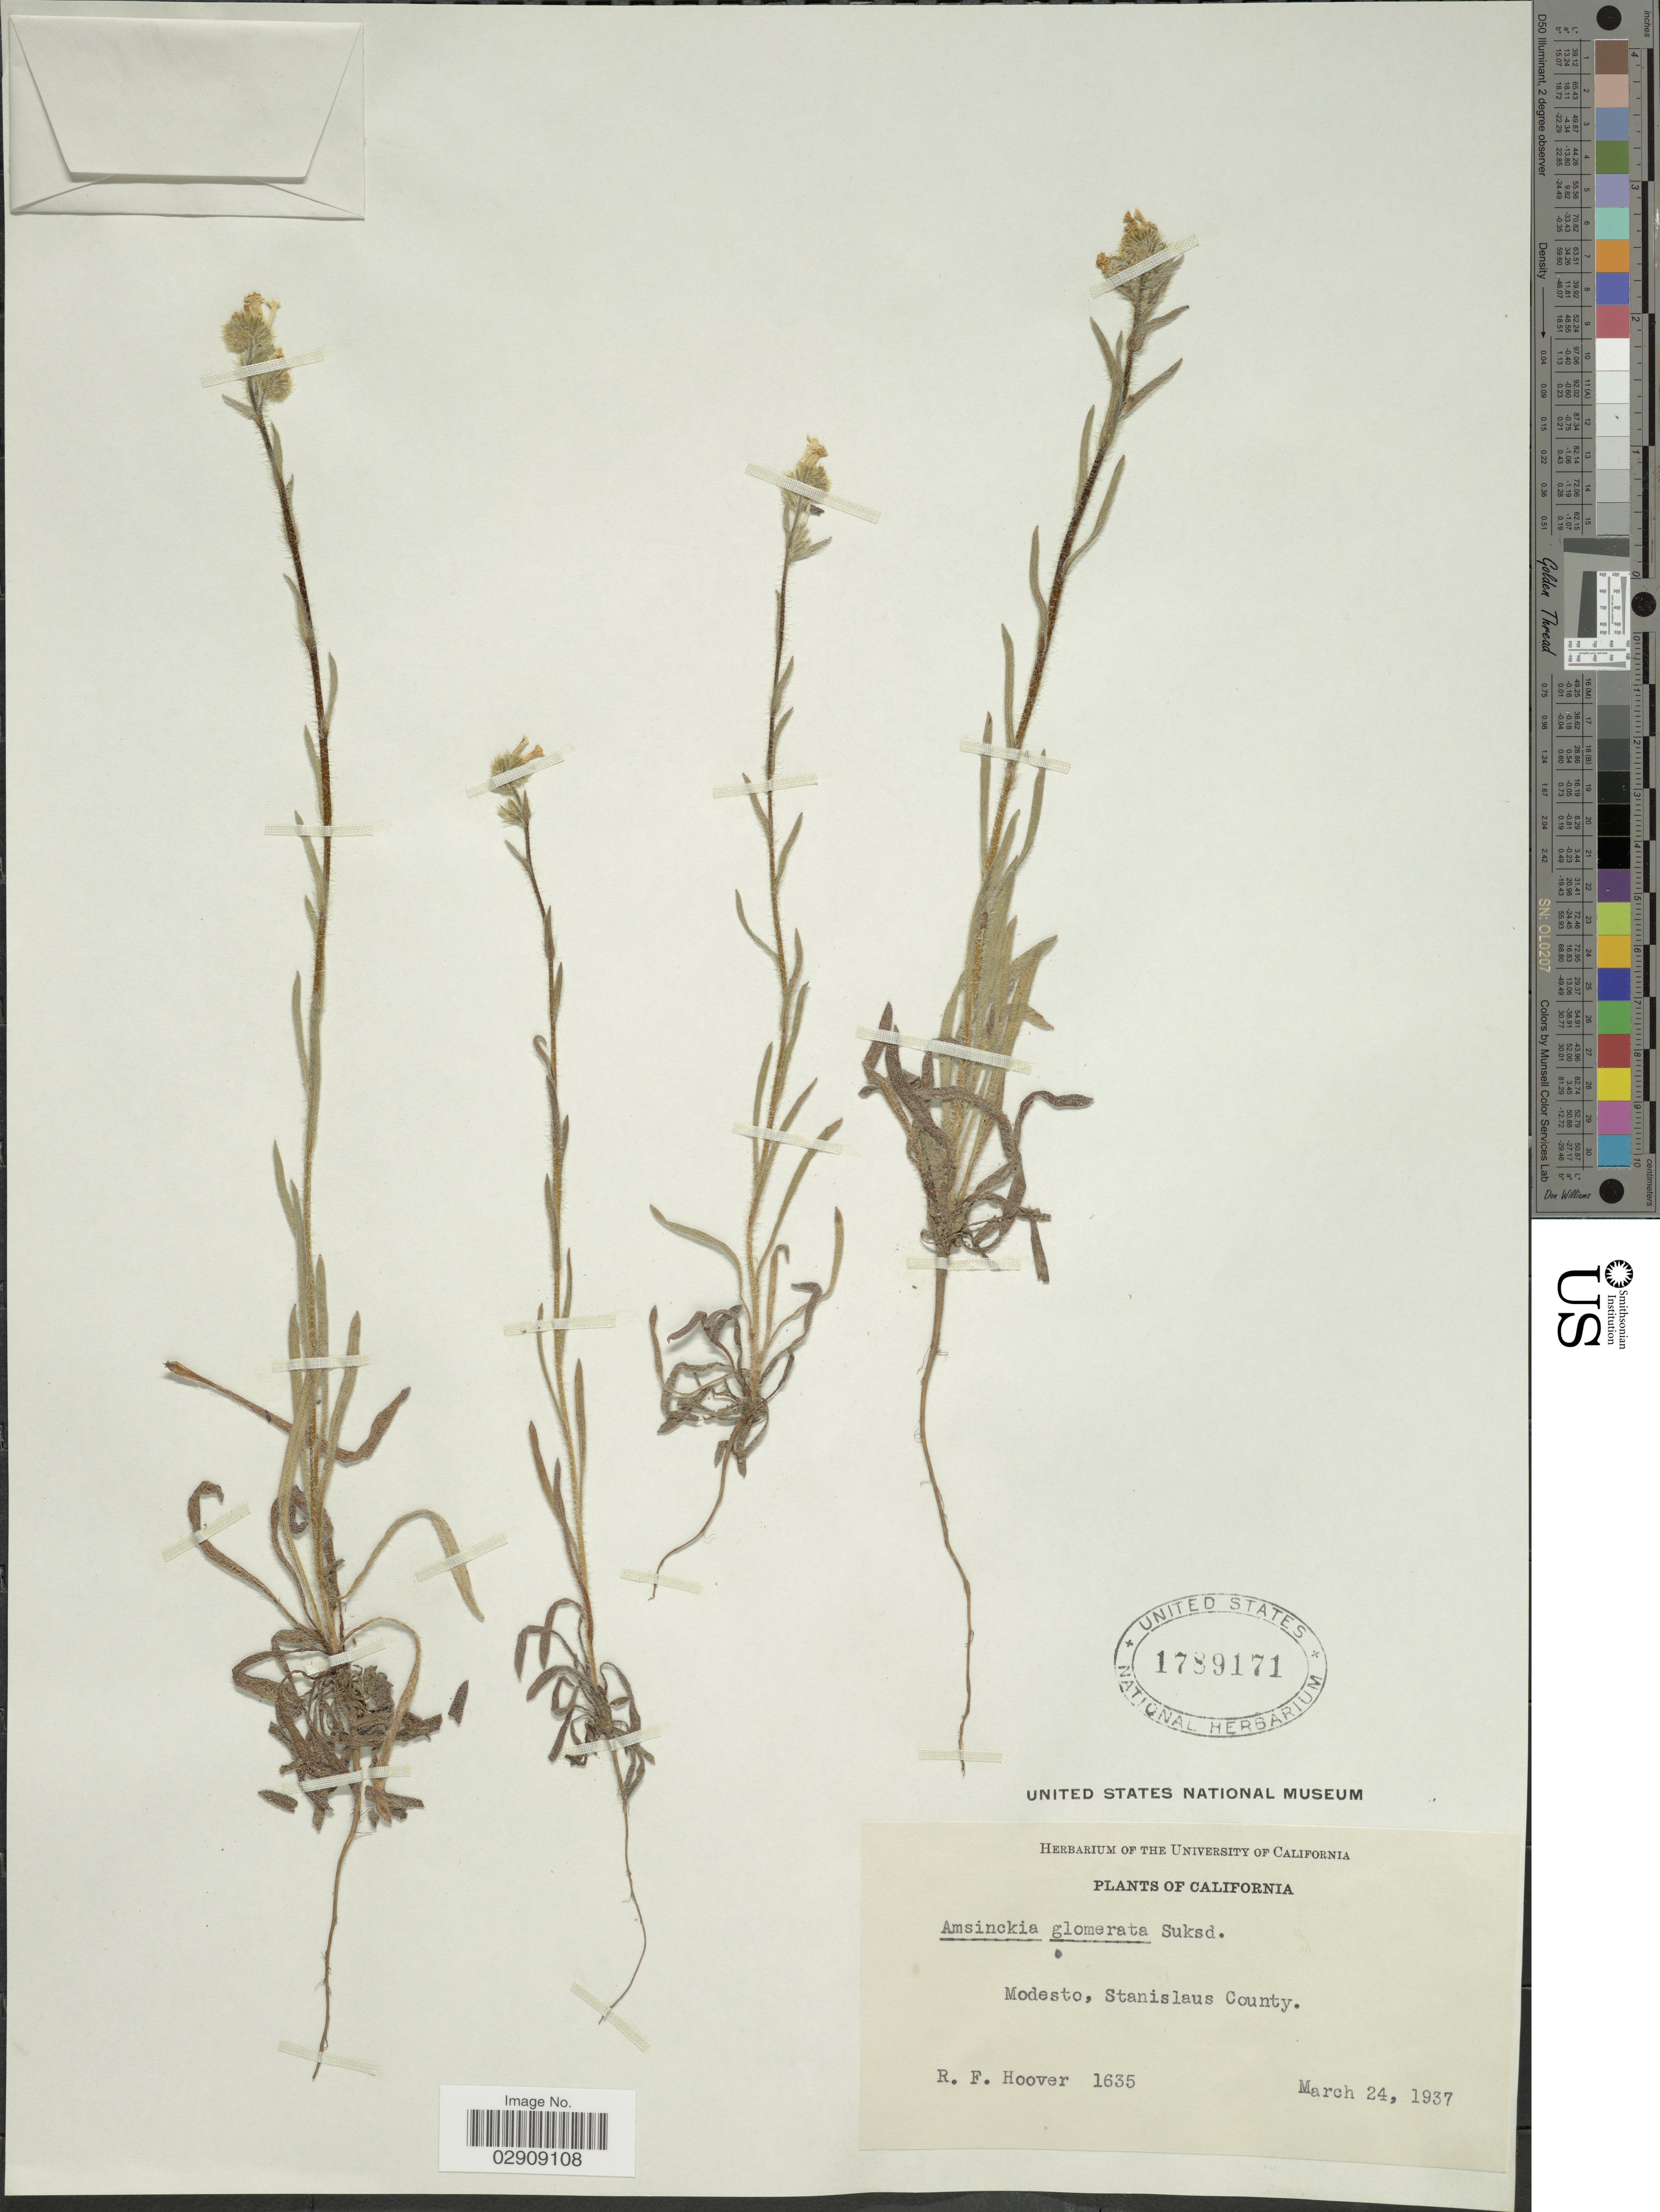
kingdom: Plantae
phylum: Tracheophyta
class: Magnoliopsida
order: Boraginales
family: Boraginaceae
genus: Amsinckia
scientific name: Amsinckia lycopsoides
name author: Lehm.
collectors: R. F. Hoover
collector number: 1635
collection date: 1937-03-24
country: United States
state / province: California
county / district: Stanislaus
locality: Modesto, Stanislaus County.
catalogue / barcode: US 1789171